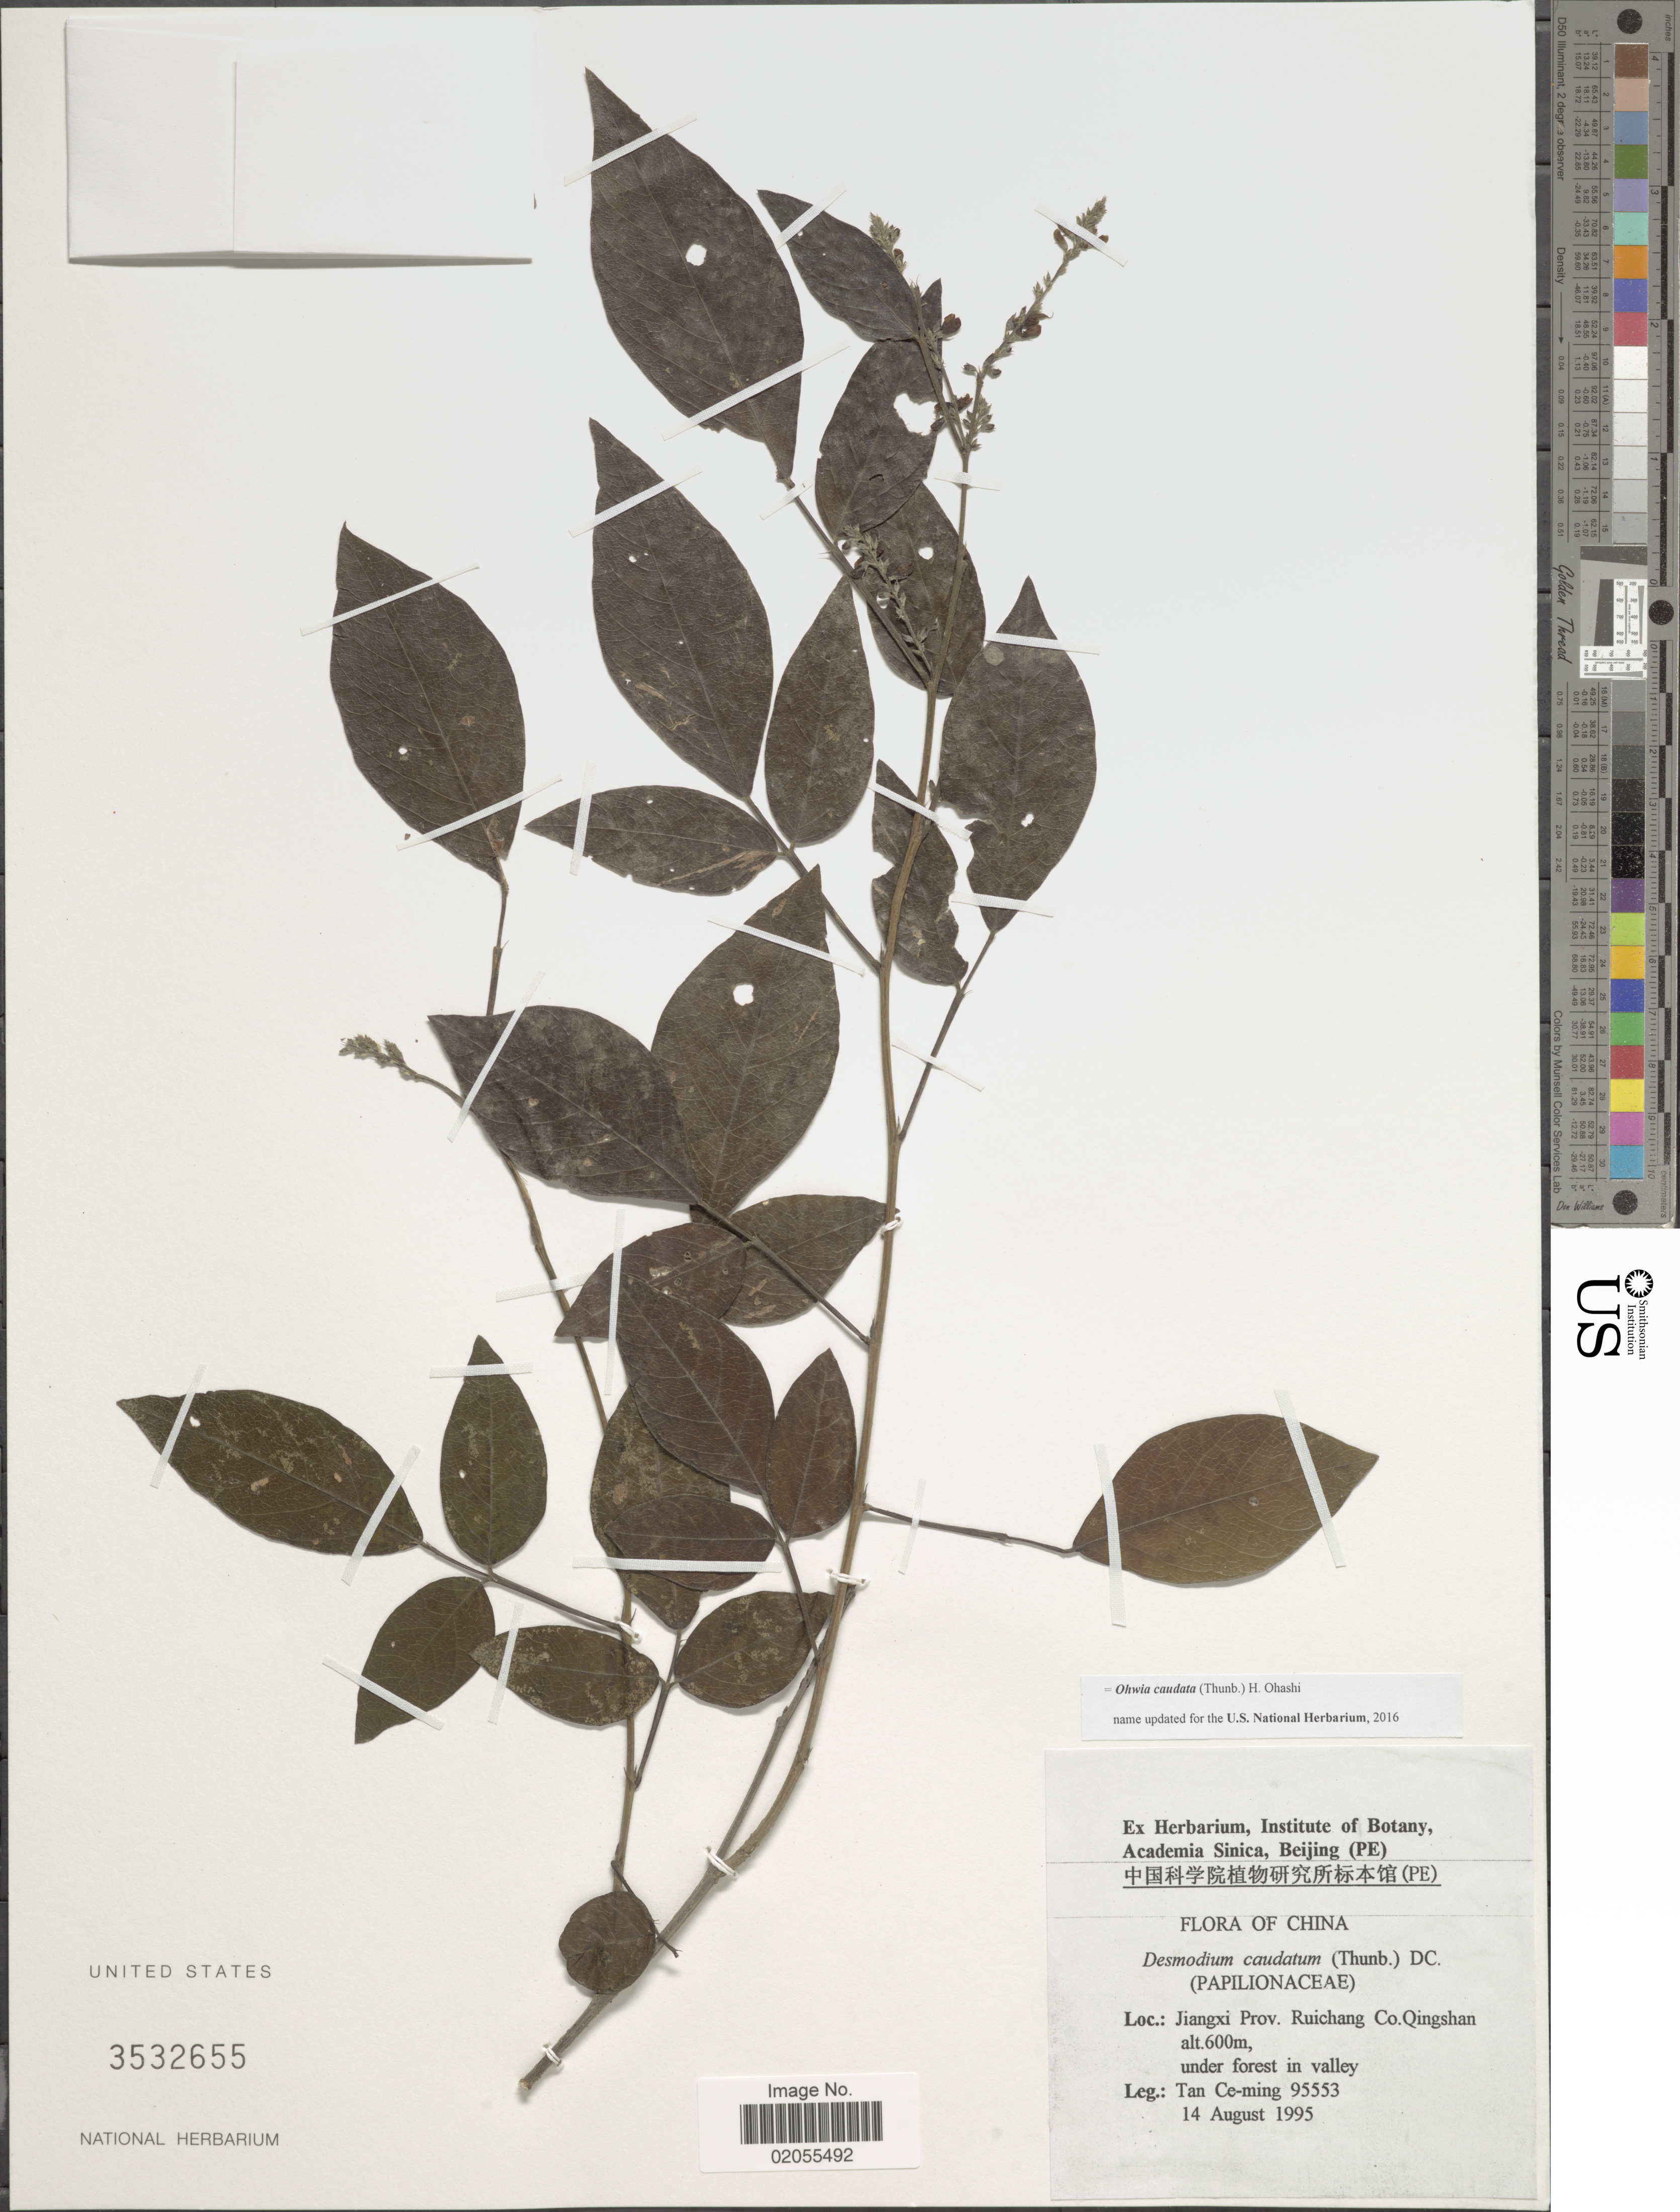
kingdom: Plantae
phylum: Tracheophyta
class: Magnoliopsida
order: Fabales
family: Fabaceae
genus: Ohwia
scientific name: Ohwia caudata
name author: (Thunb.) H. Ohashi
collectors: T. Ce-ming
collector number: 95553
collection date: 1995-08-14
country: China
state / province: Jiangxi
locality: Ruichang Co., Qingshan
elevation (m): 600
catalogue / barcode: US 3532655